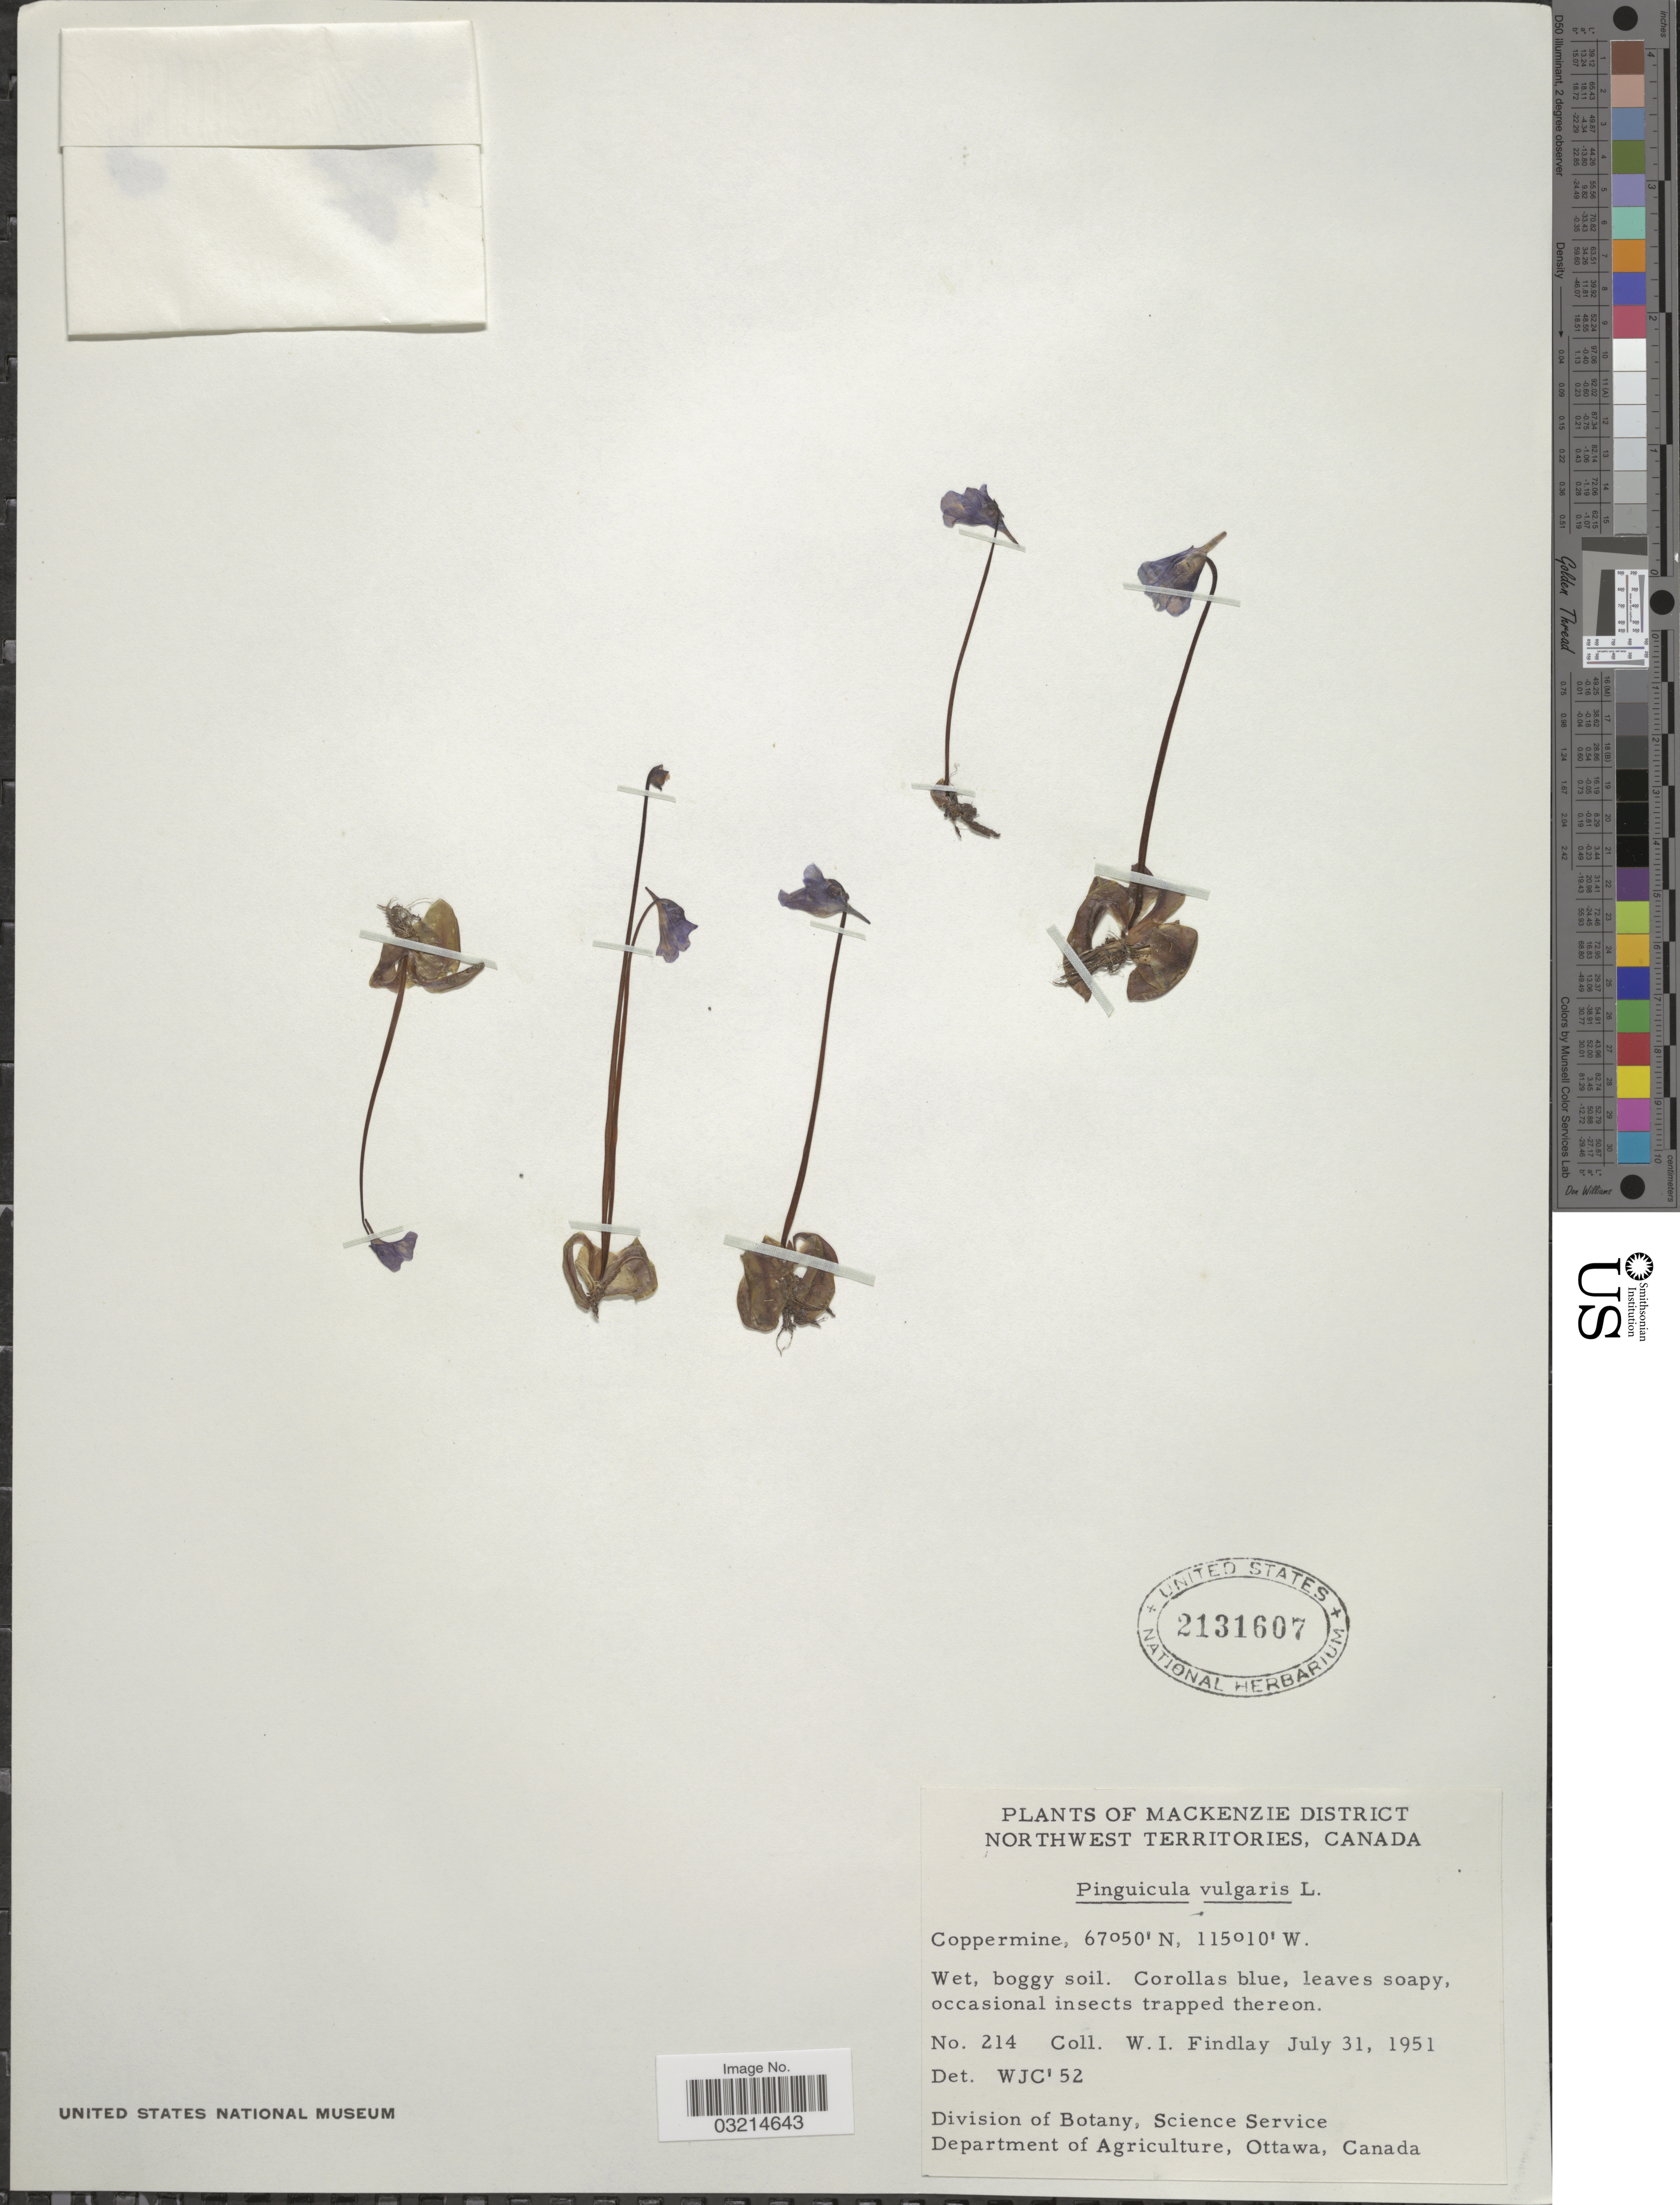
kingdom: Plantae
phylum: Tracheophyta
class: Magnoliopsida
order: Lamiales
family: Lentibulariaceae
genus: Pinguicula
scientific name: Pinguicula vulgaris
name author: L.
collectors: W. Findlay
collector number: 214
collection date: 1951-07-31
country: Canada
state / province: Northwest Territories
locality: Mackenzie District, Coppermine.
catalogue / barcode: US 2131607